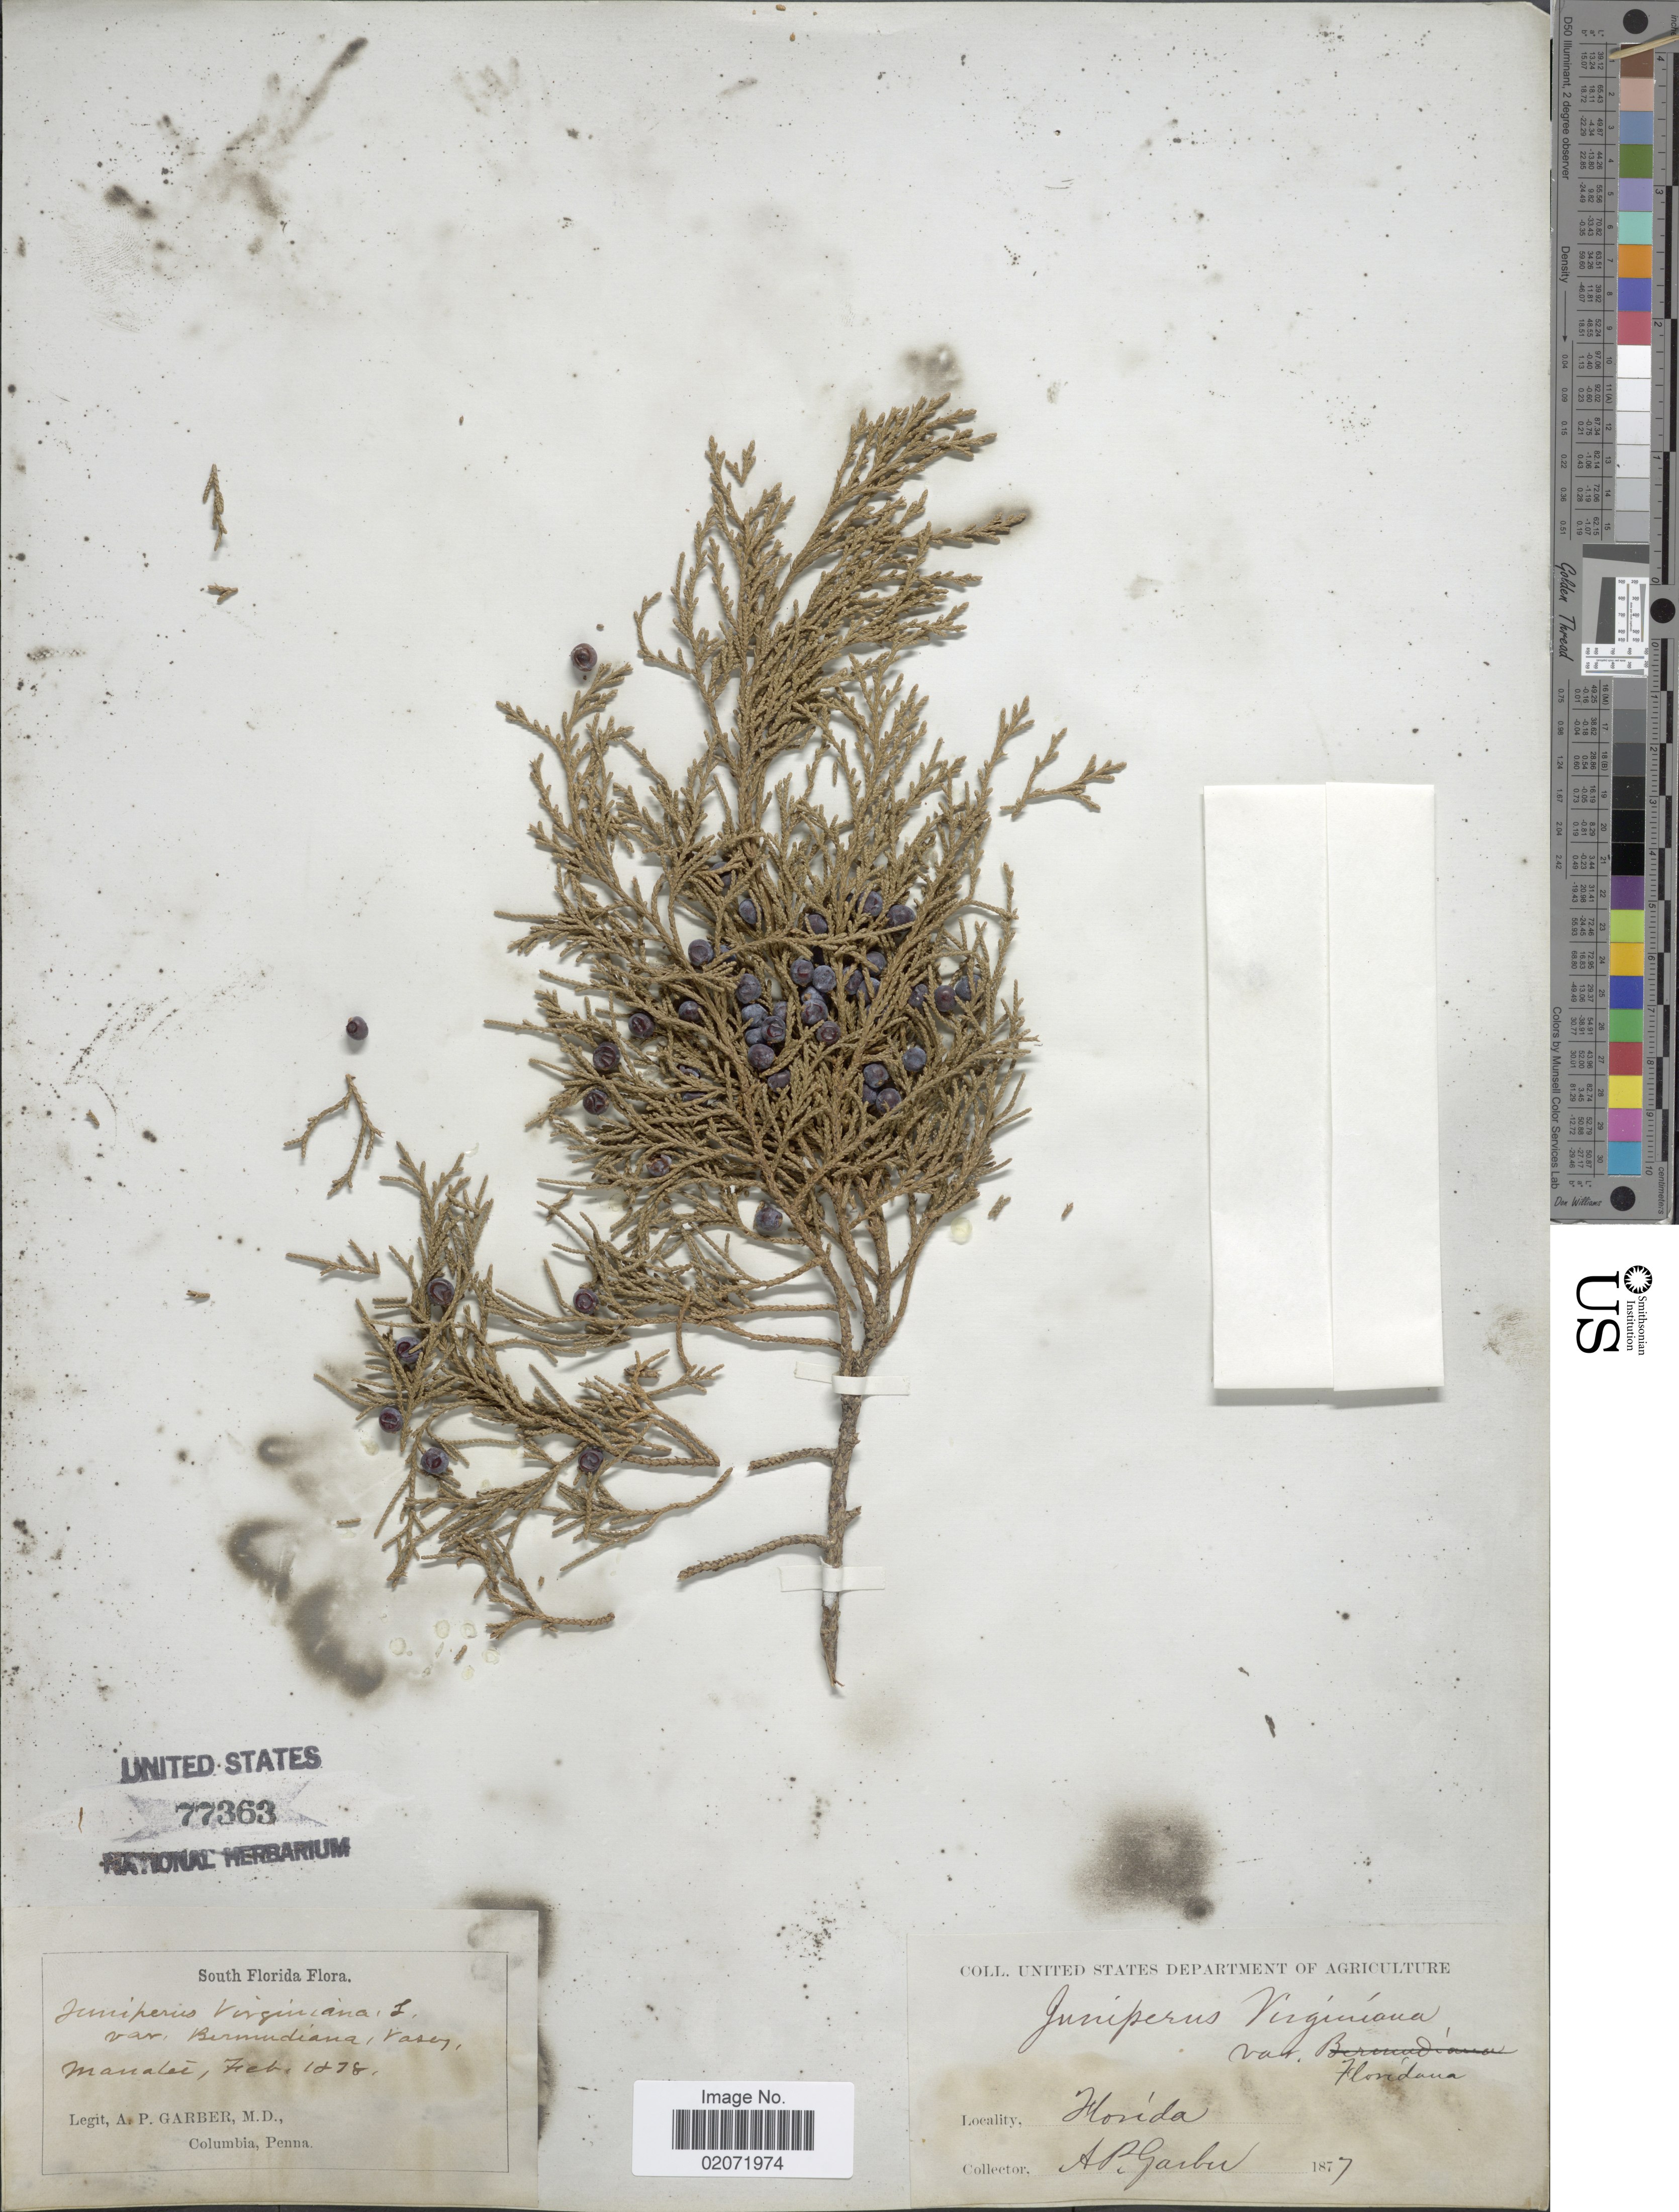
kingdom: Plantae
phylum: Tracheophyta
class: Pinopsida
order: Pinales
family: Cupressaceae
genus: Juniperus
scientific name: Juniperus virginiana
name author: L.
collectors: A. P. Garber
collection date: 1878-02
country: United States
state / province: Florida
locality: South Florida, Manatee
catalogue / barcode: US 77363